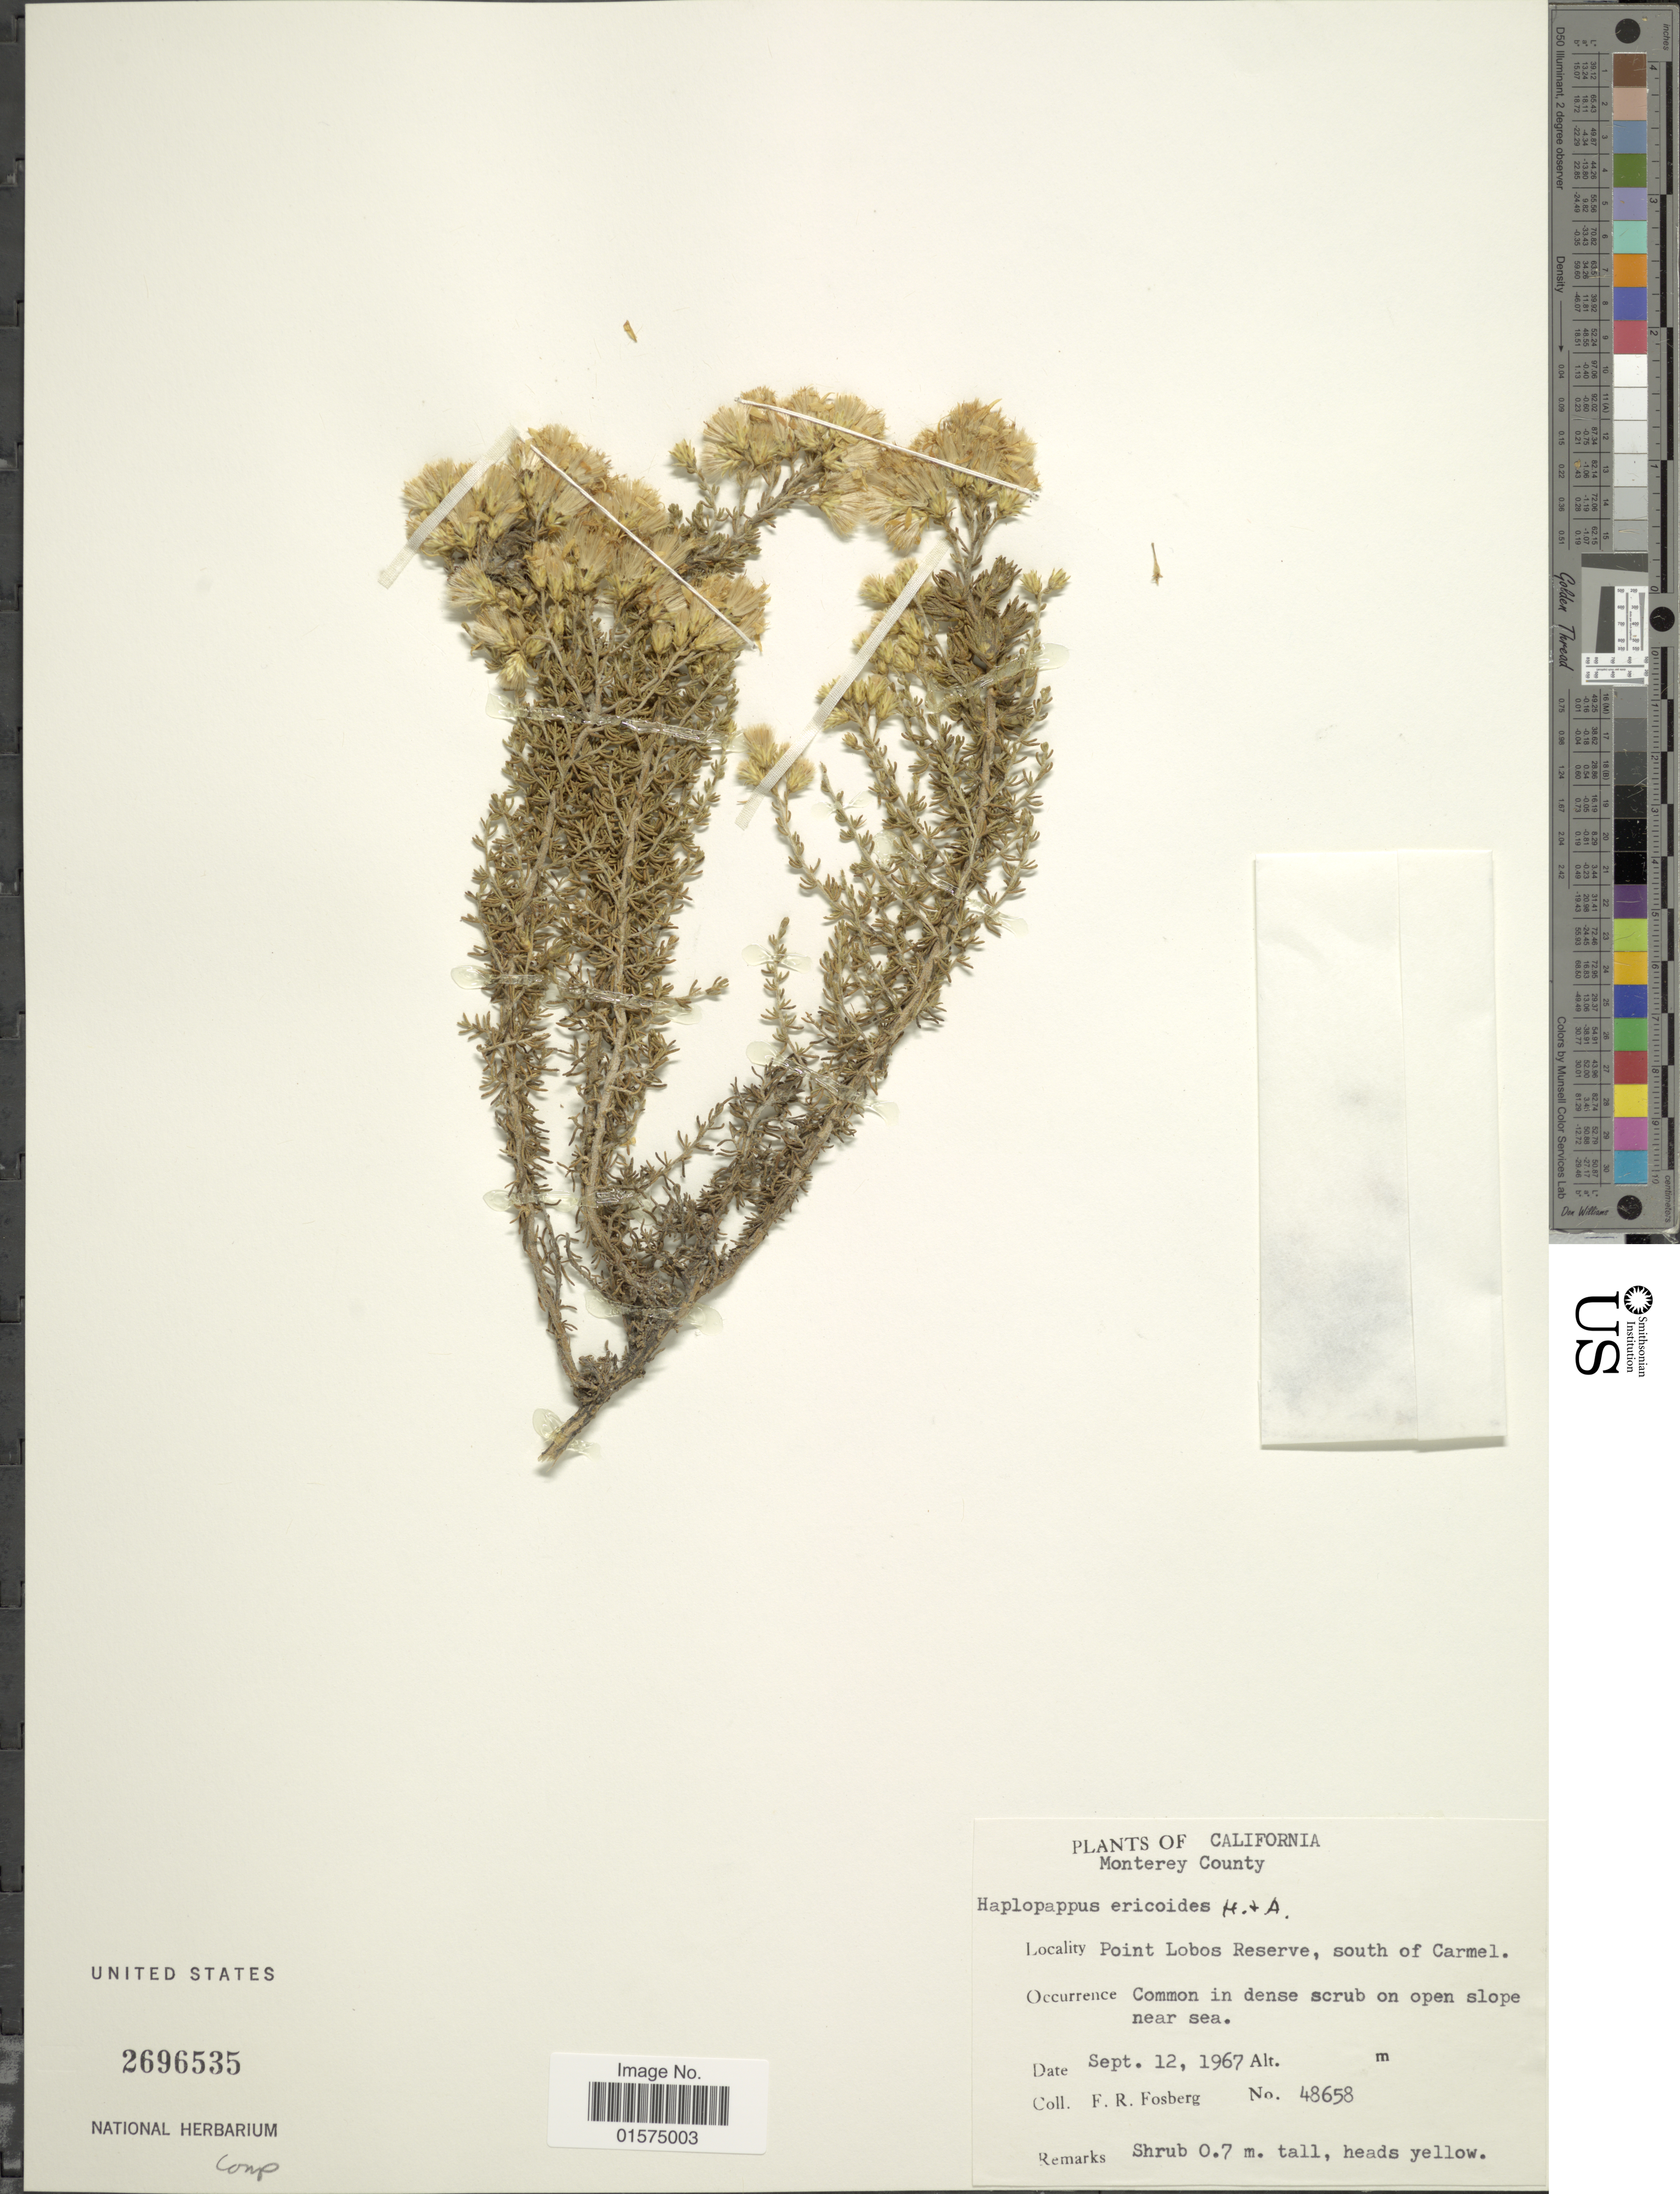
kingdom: Plantae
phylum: Tracheophyta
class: Magnoliopsida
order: Asterales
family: Asteraceae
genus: Ericameria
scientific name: Ericameria ericoides subsp. ericoides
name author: (Less.) Nutt. ex Jeps.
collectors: F. R. Fosberg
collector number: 48658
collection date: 1967-09-12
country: United States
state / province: California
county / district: Monterey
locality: Monterey County. Point Lobos Reserve, south of Carmel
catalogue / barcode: US 2696535